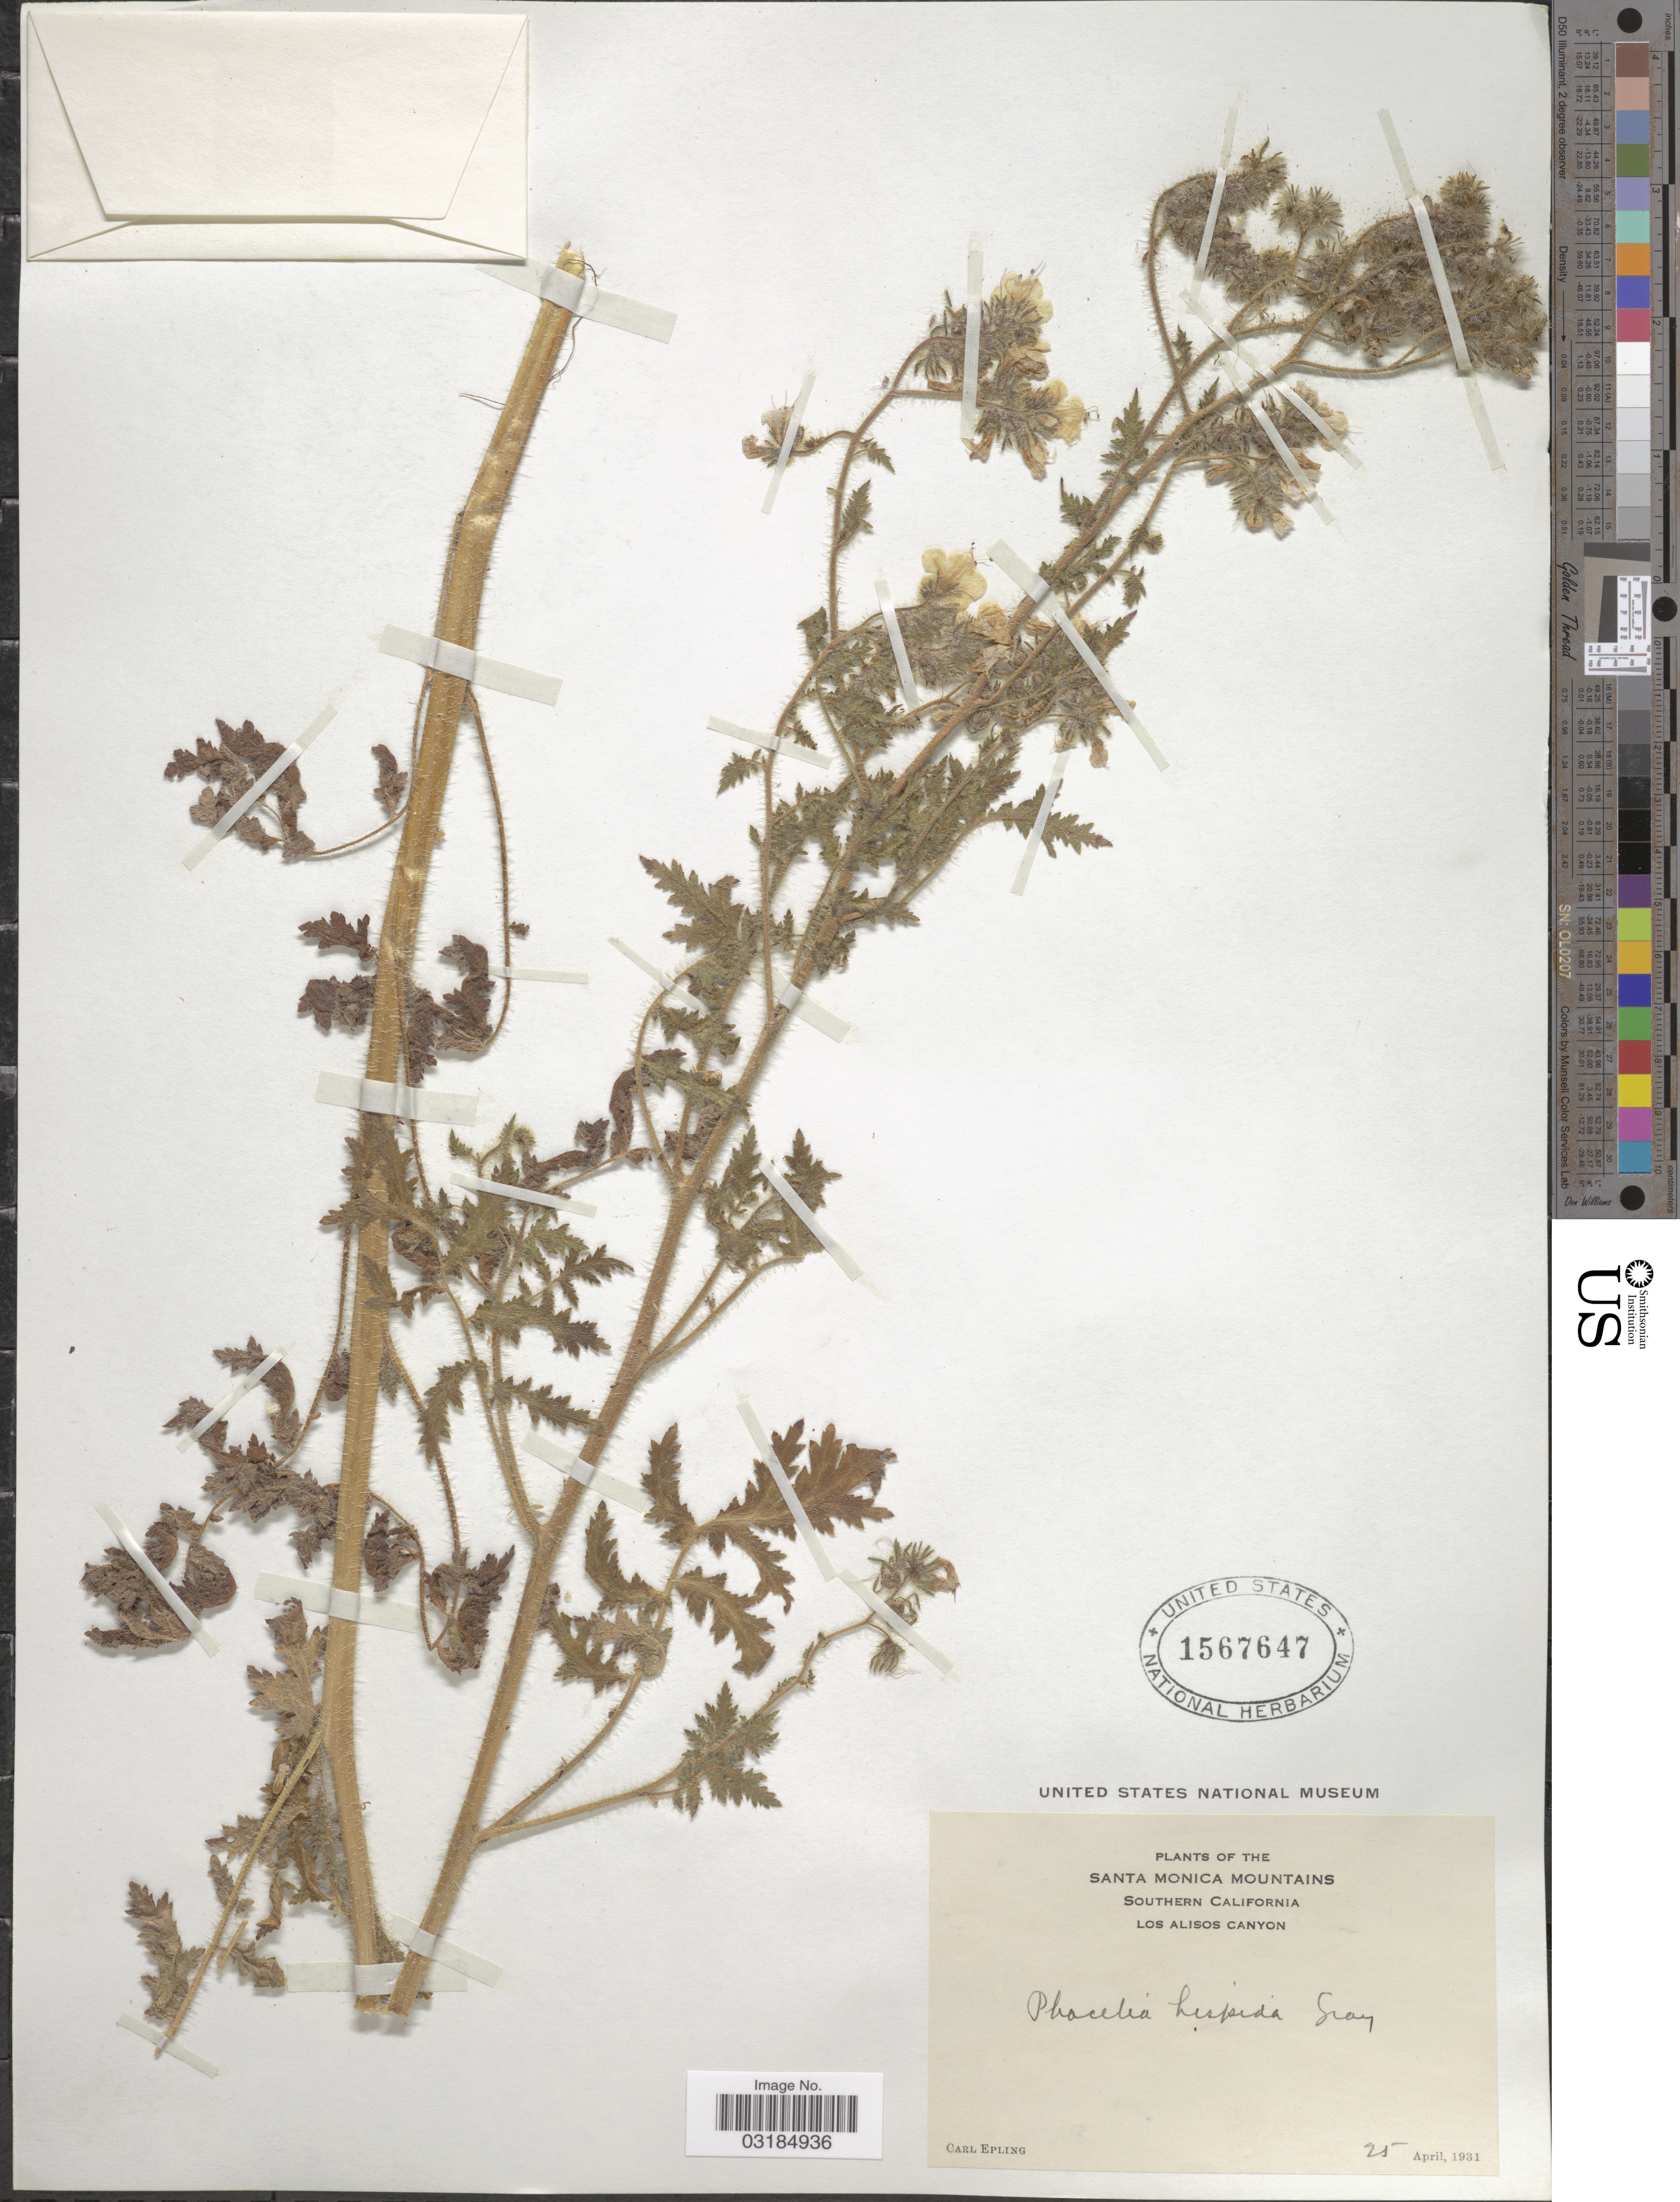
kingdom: Plantae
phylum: Tracheophyta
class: Magnoliopsida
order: Boraginales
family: Hydrophyllaceae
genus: Phacelia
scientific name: Phacelia cicutaria var. hispida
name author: (A. Gray) J.T. Howell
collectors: C. C. Epling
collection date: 1931-04-25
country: United States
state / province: California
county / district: Los Angeles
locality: Santa Monica Mountains. Southern California. Los Alisos Canyon.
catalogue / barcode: US 1567647